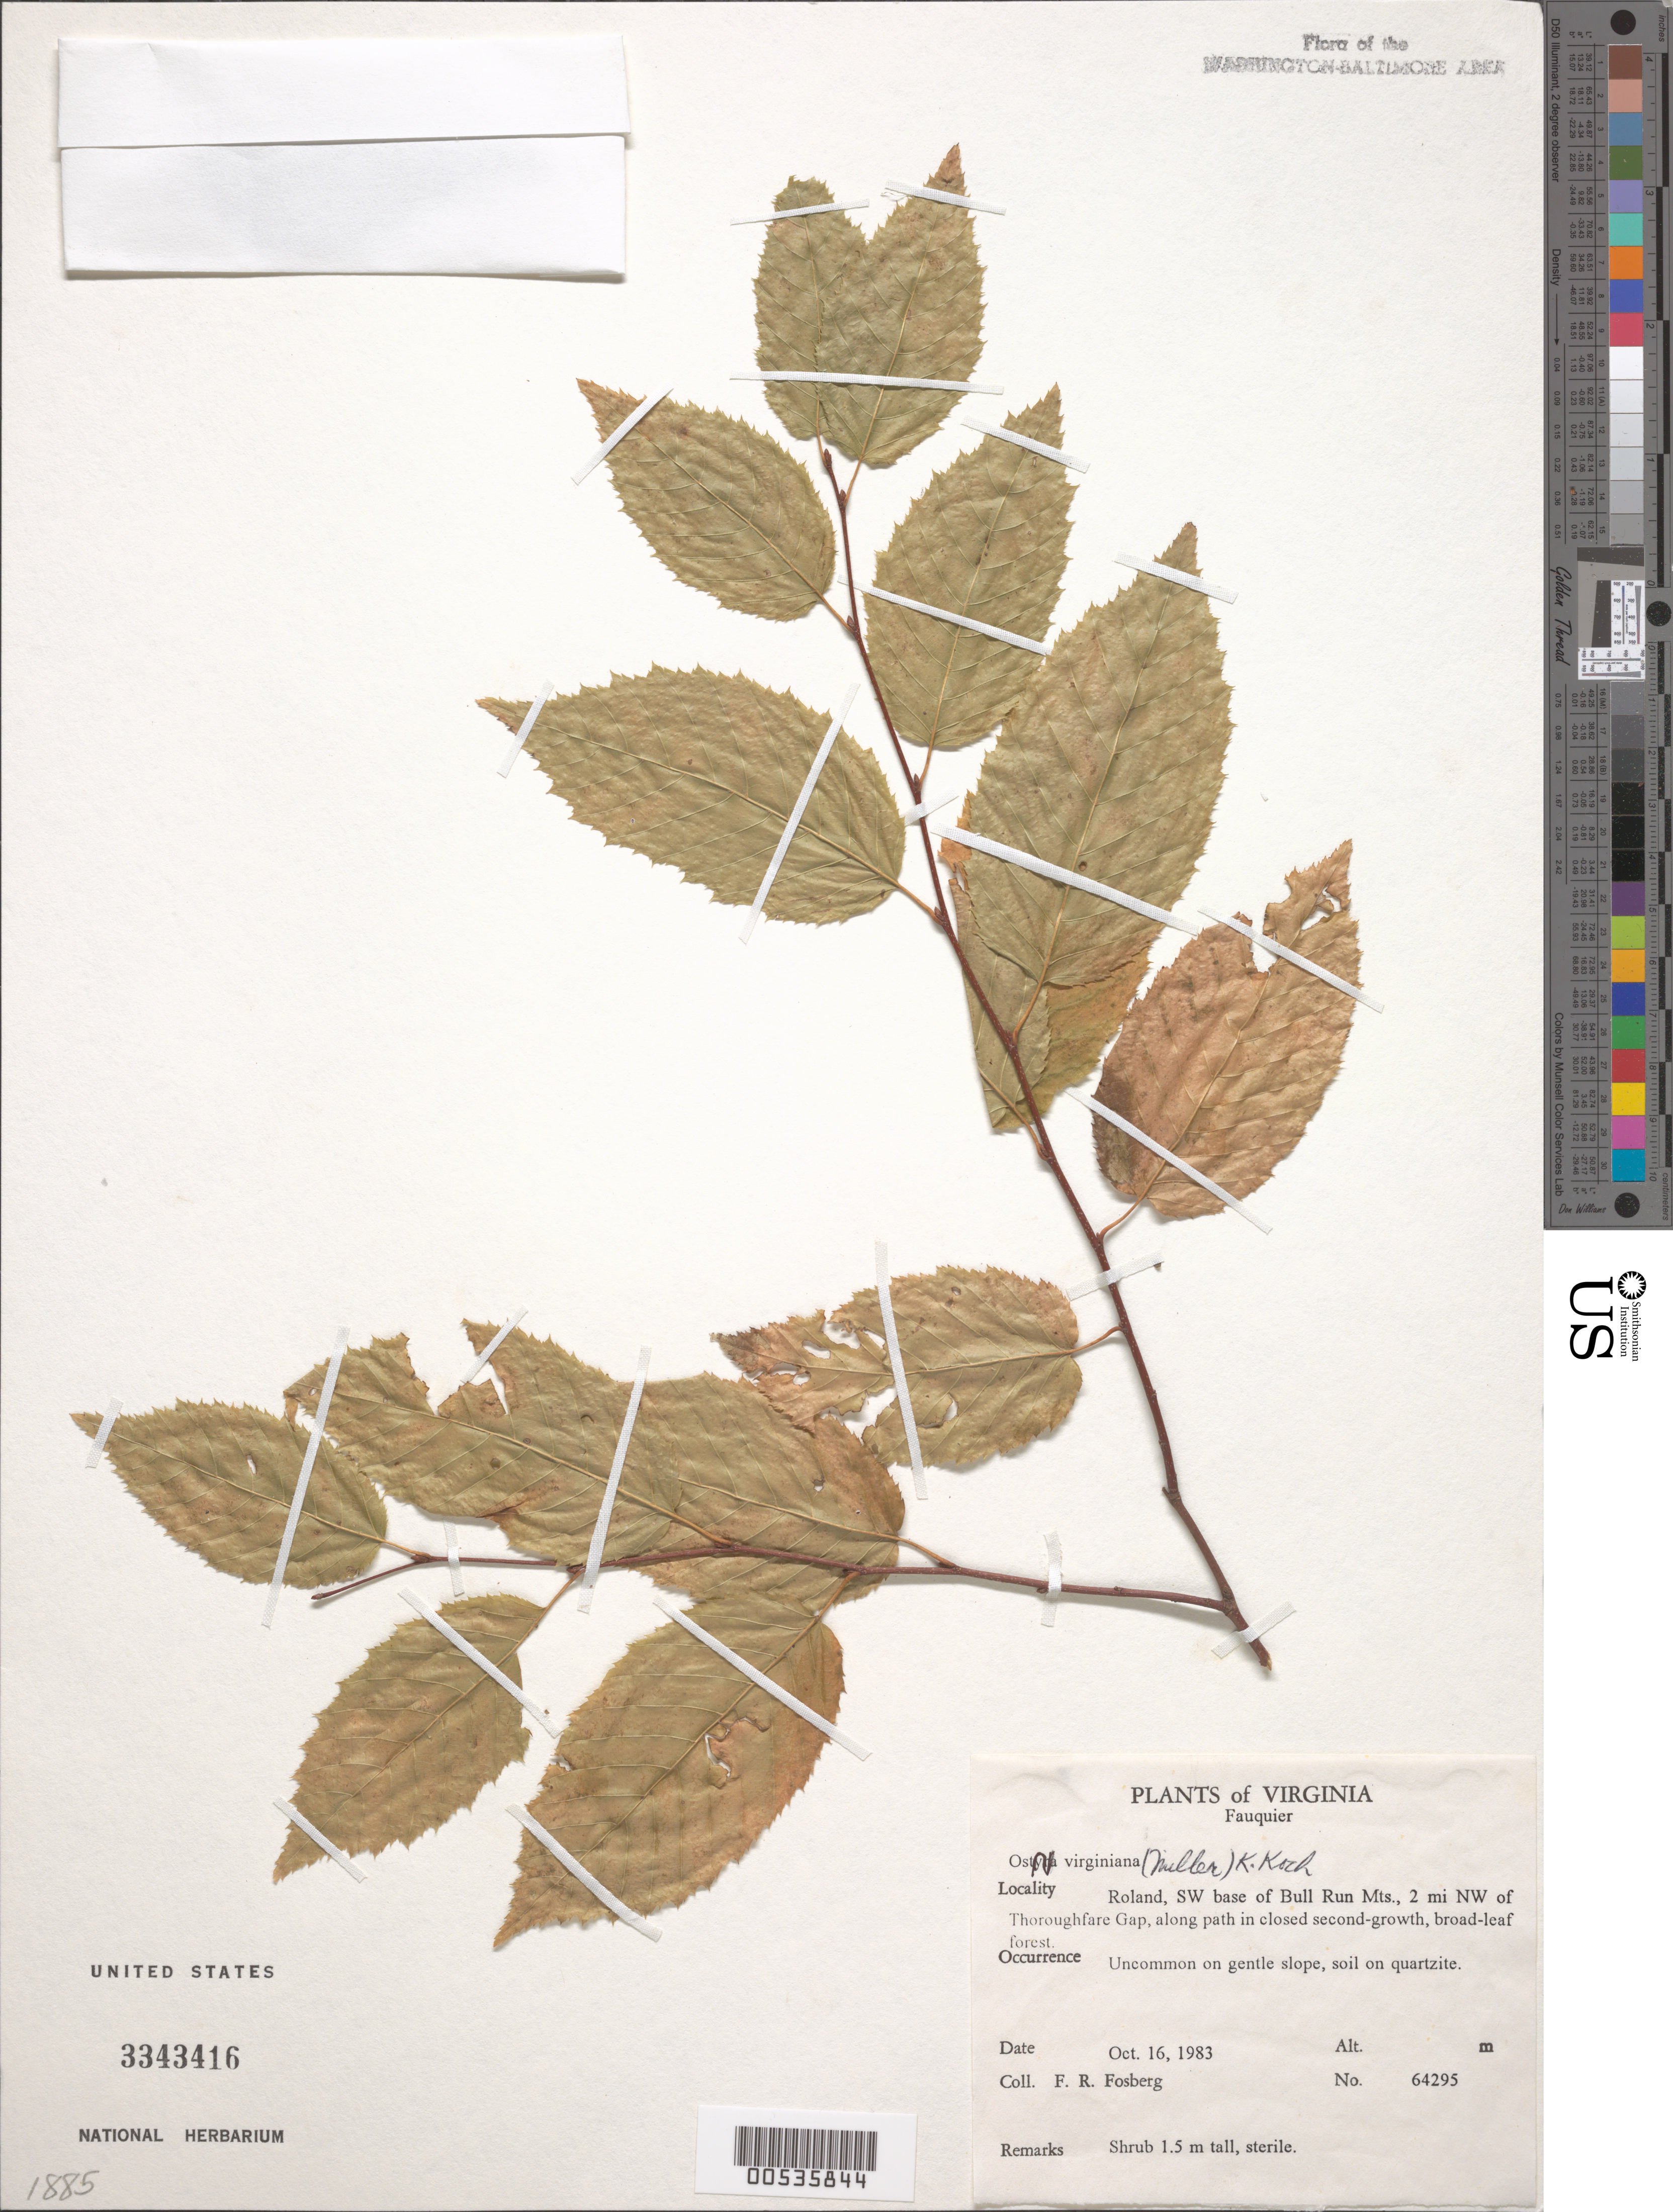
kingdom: Plantae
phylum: Tracheophyta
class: Magnoliopsida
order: Fagales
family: Betulaceae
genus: Ostrya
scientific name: Ostrya virginiana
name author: (Mill.) K. Koch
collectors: F. R. Fosberg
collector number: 64295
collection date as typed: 16 Oct 1983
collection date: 1983-10-16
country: United States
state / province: Virginia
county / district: Fauquier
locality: Roland, SE base of Bull Run Mts., NW of Thorofare Gap Bull Run Mts.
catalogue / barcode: US 3343416